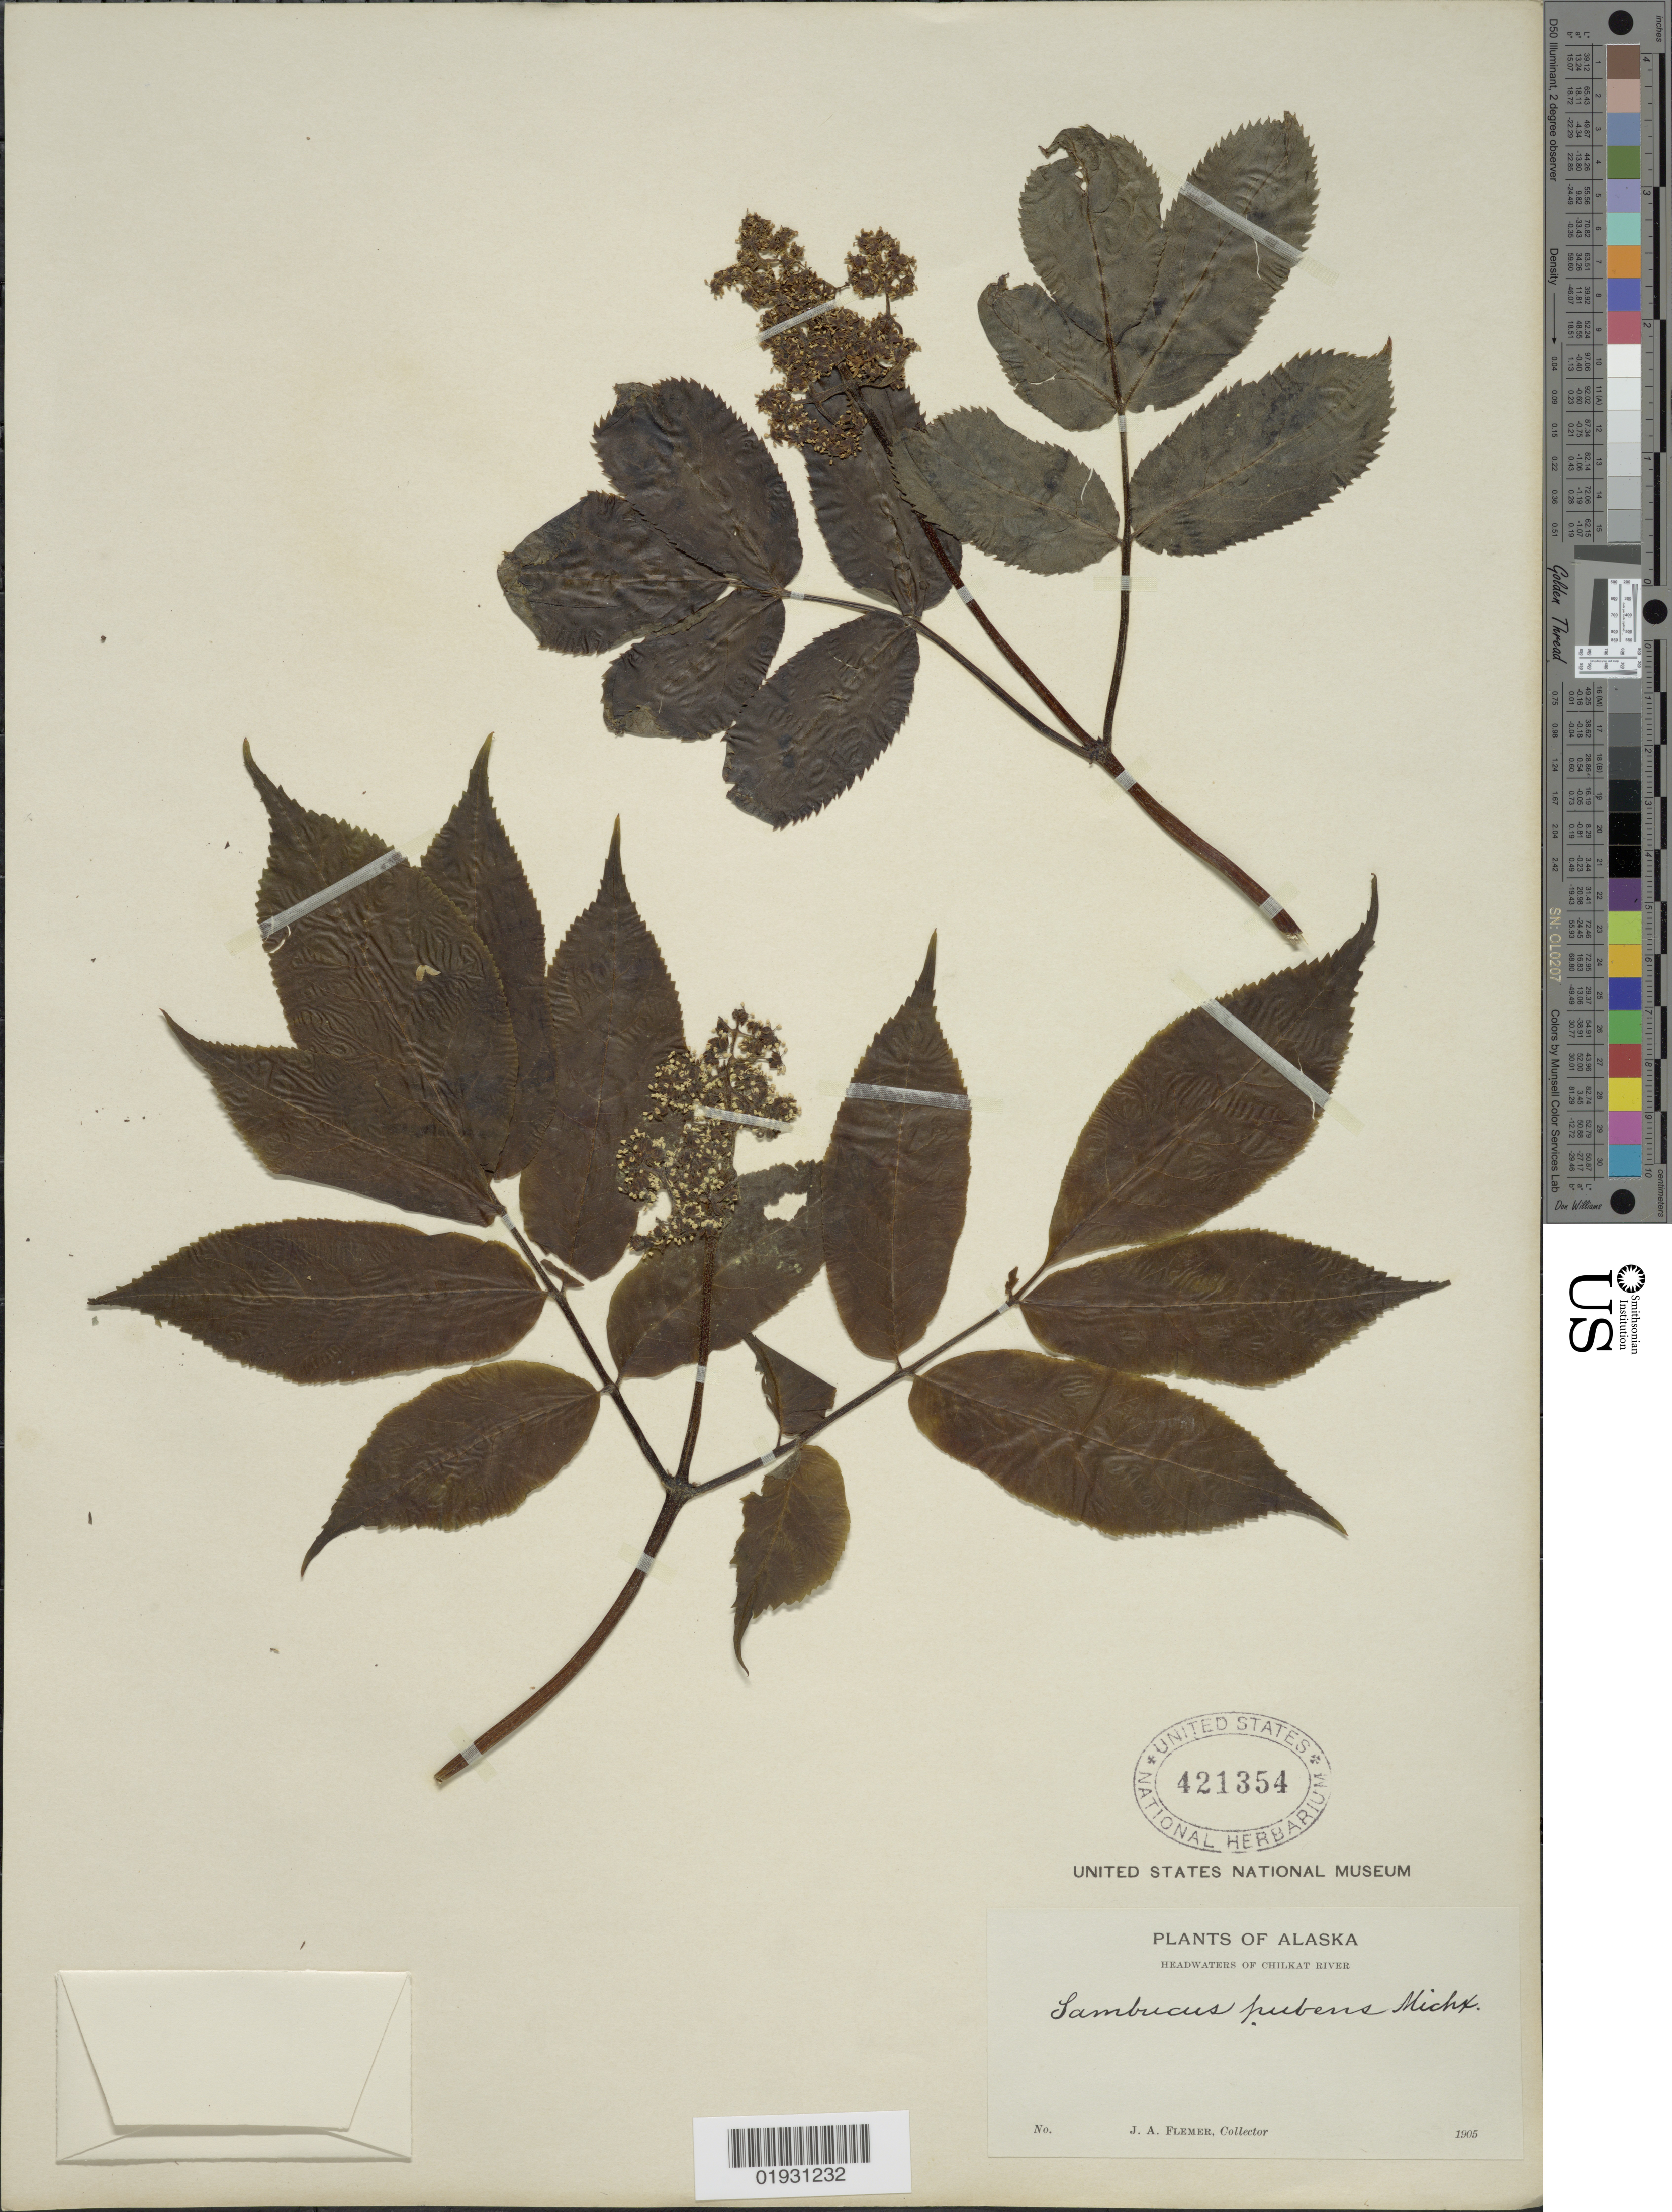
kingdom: Plantae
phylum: Tracheophyta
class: Magnoliopsida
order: Dipsacales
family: Viburnaceae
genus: Sambucus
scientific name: Sambucus pubens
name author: Michx.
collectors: J. Flemer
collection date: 1905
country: United States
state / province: Alaska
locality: Headwaters of Chilkat River.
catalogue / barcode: US 421354